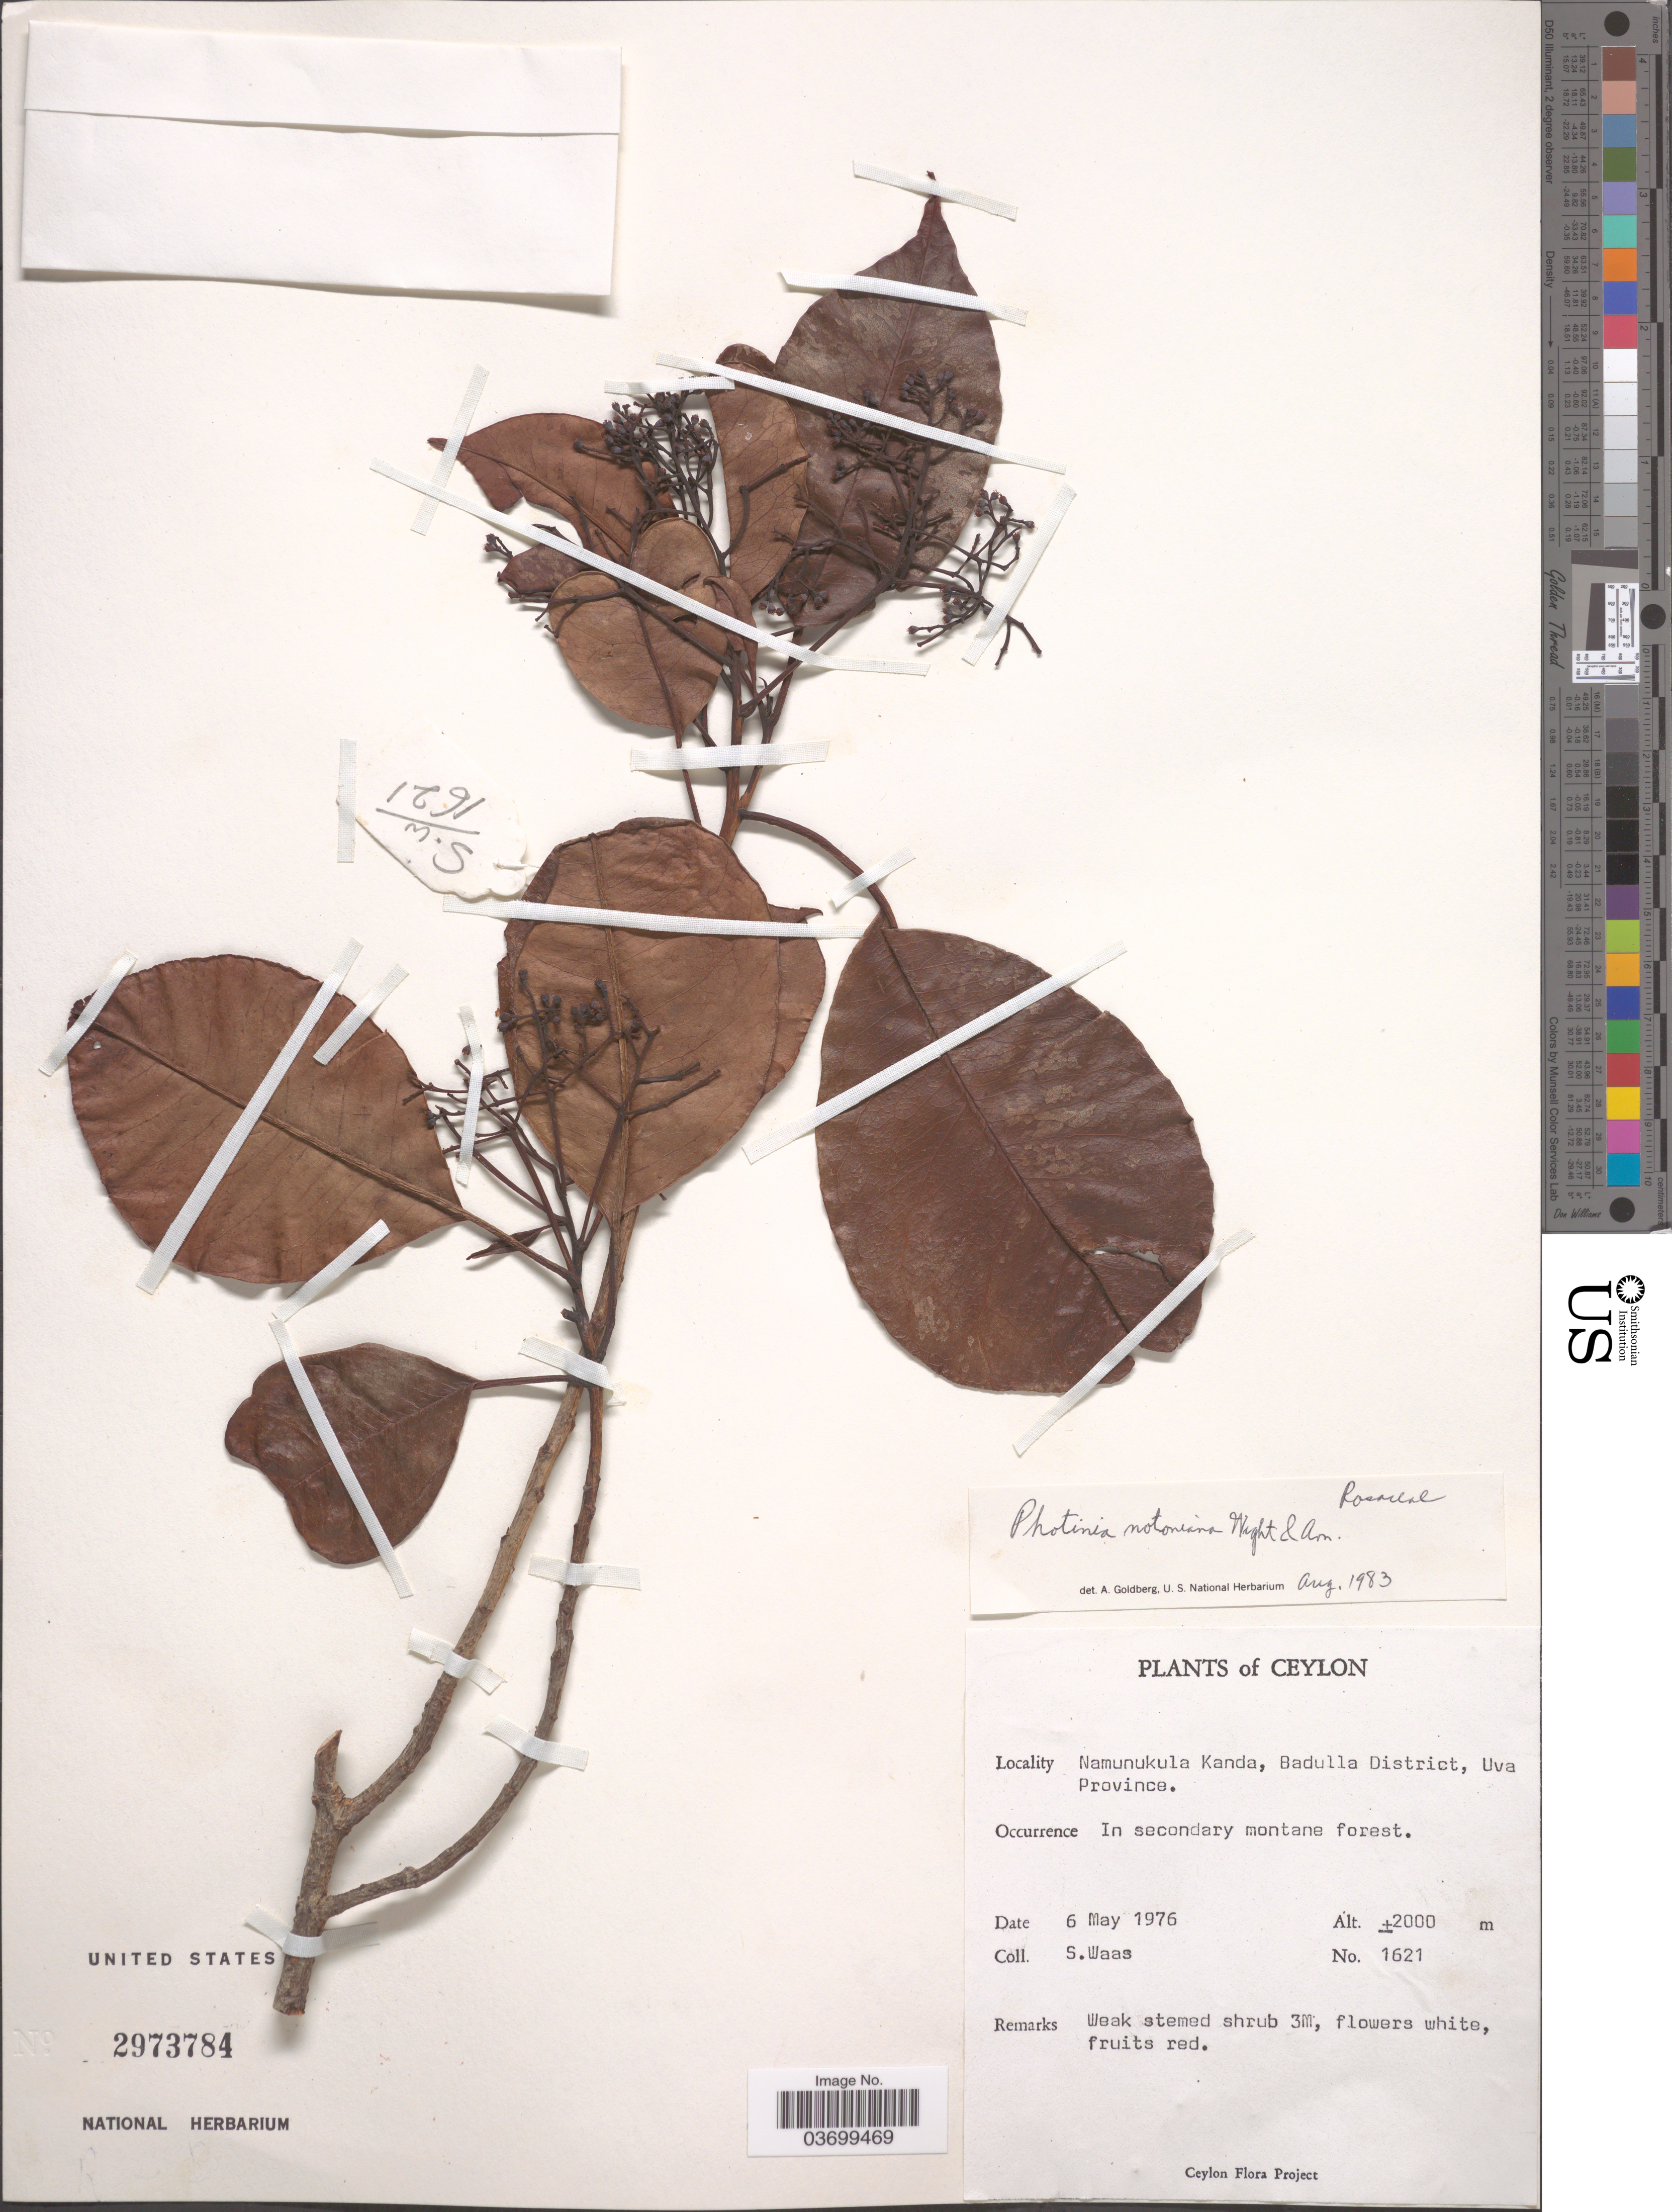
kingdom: Plantae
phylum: Tracheophyta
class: Magnoliopsida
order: Rosales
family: Rosaceae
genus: Photinia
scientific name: Photinia notoniana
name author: Wight & Arn.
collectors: S. Waas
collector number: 1621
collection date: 1976-05-06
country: Sri Lanka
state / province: Uva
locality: Ceylon. Namunukula Kanda, Badulla District.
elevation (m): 2000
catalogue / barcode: US 2973784